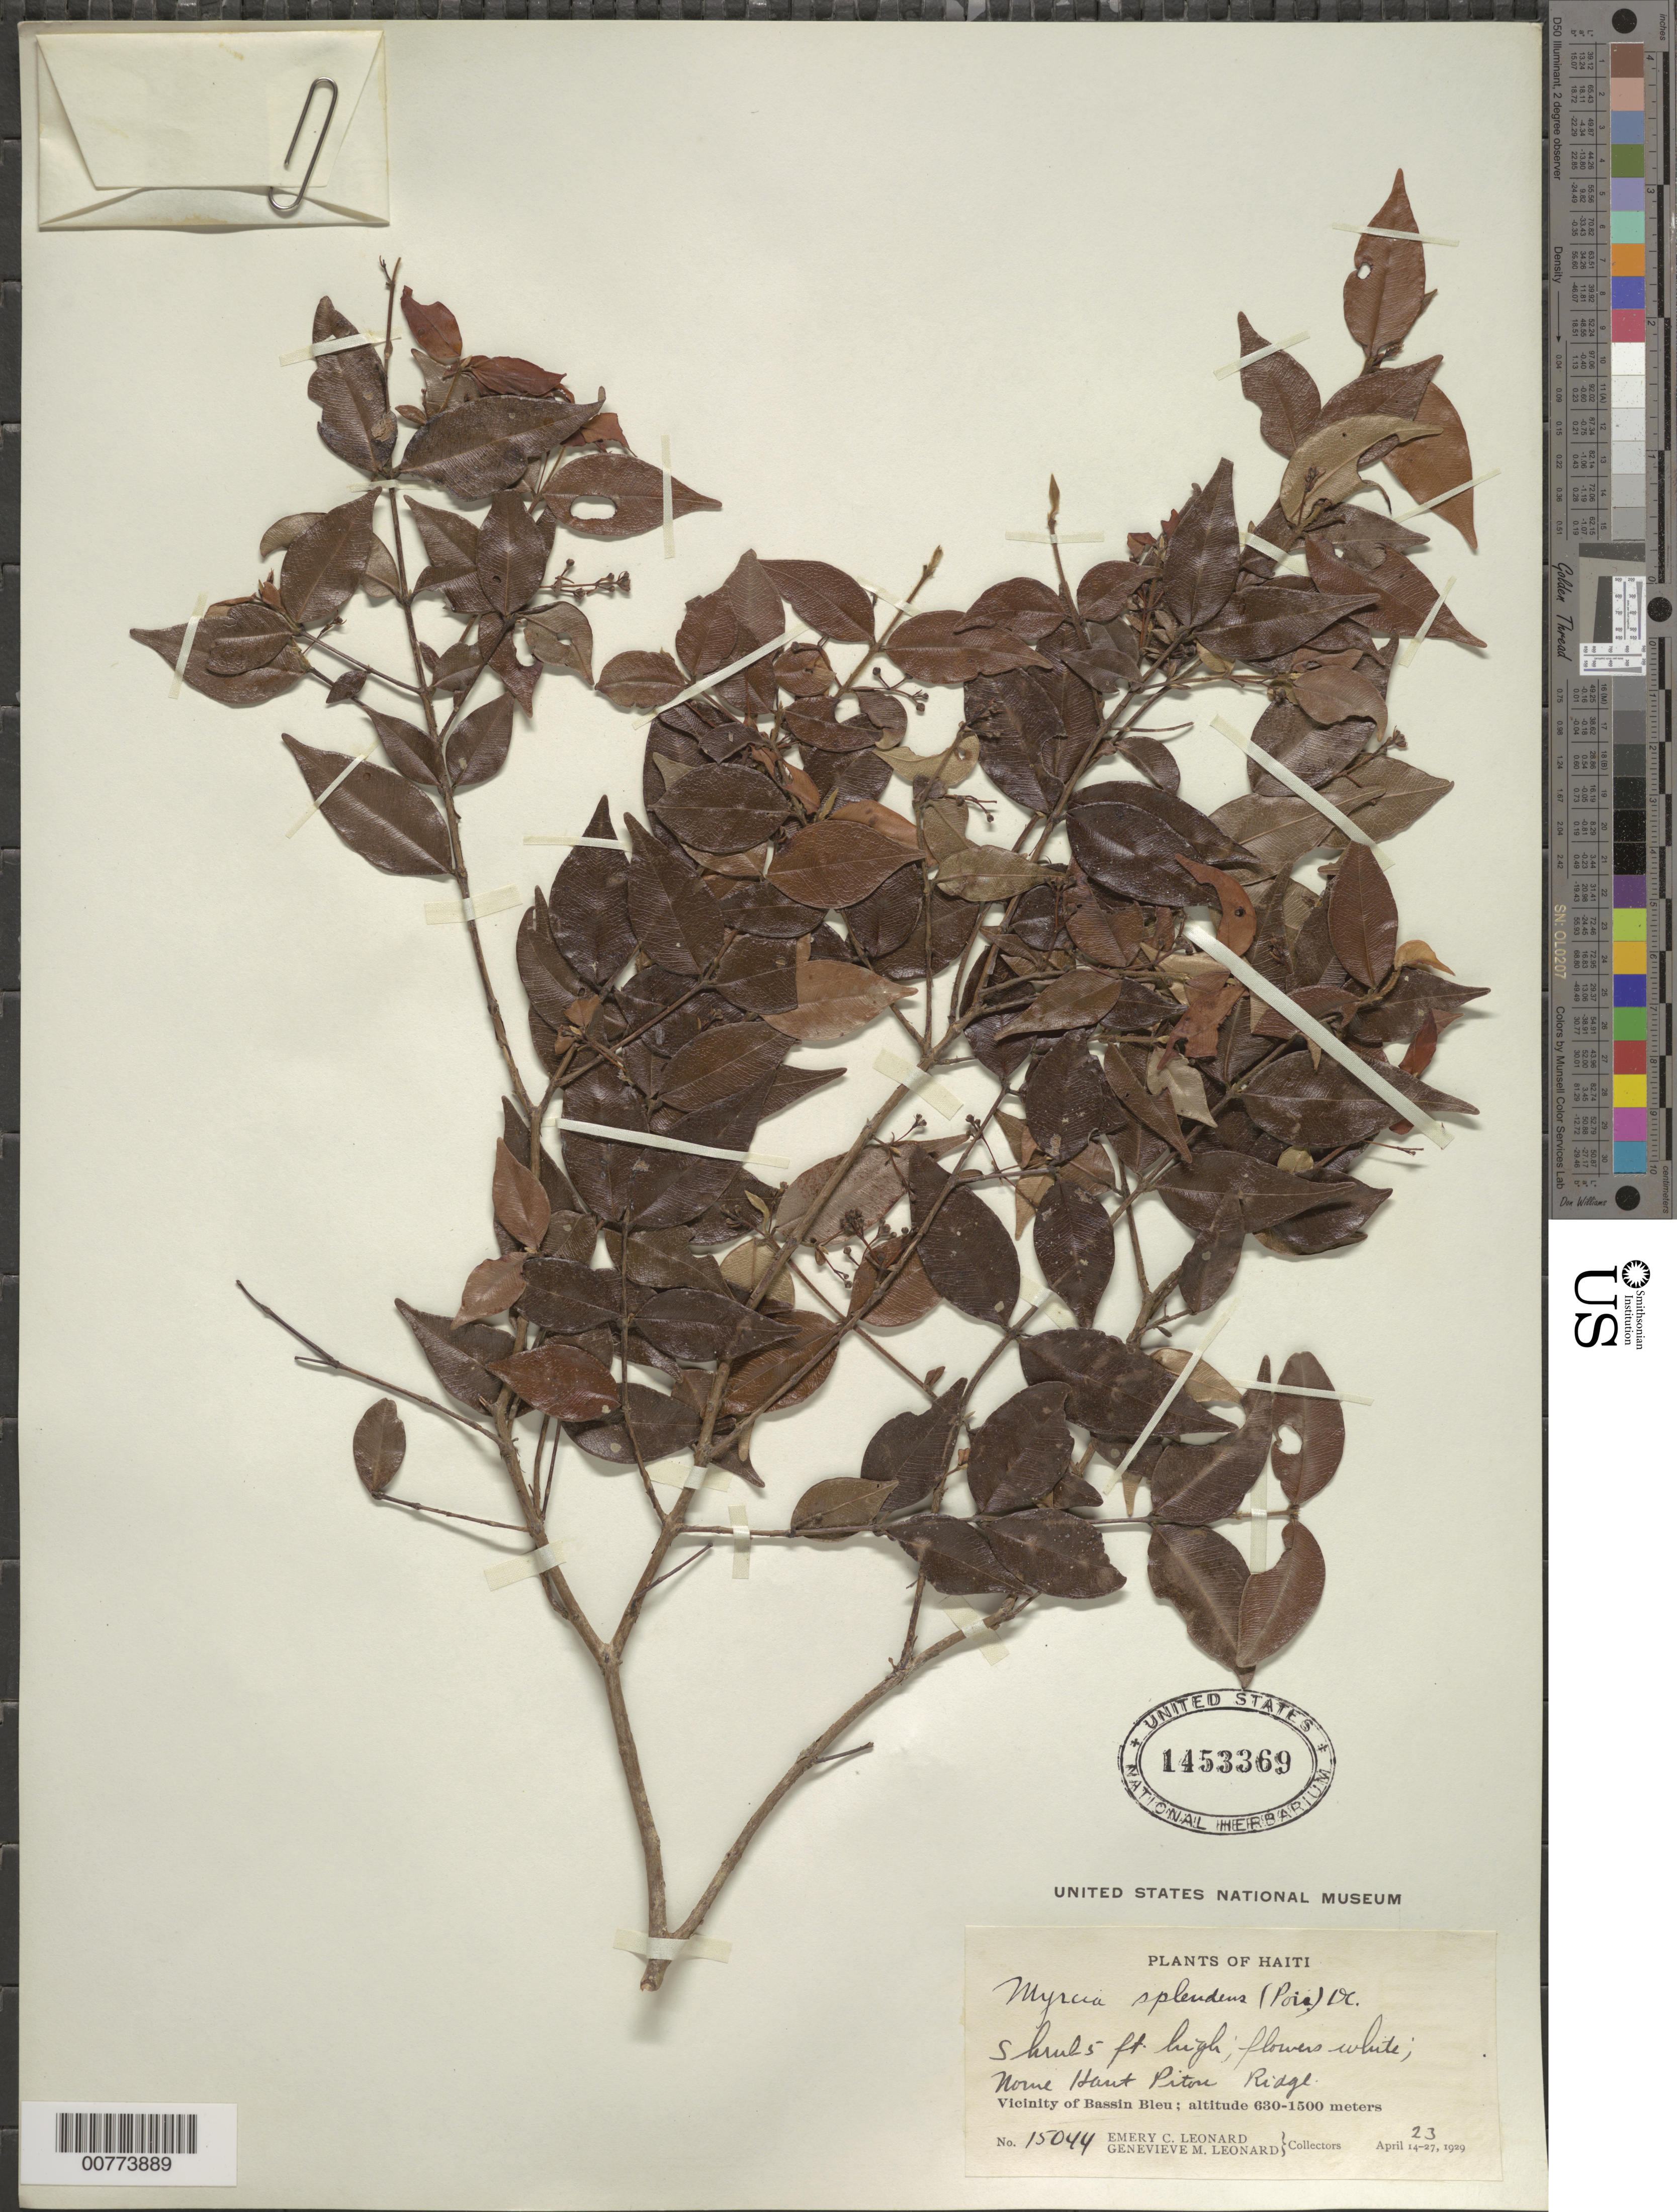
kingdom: Plantae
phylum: Tracheophyta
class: Magnoliopsida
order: Myrtales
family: Myrtaceae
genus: Myrcia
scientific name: Myrcia splendens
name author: (Sw.) DC.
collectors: E. C. Leonard & G. M. Leonard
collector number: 15044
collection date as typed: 23 Apr 1929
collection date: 1929-04-23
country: Haiti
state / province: Nord-Ouest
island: Hispaniola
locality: Vicinity of Bassin Bleu, Morne Haut Piton Ridge.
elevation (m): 630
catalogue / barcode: US 1453369